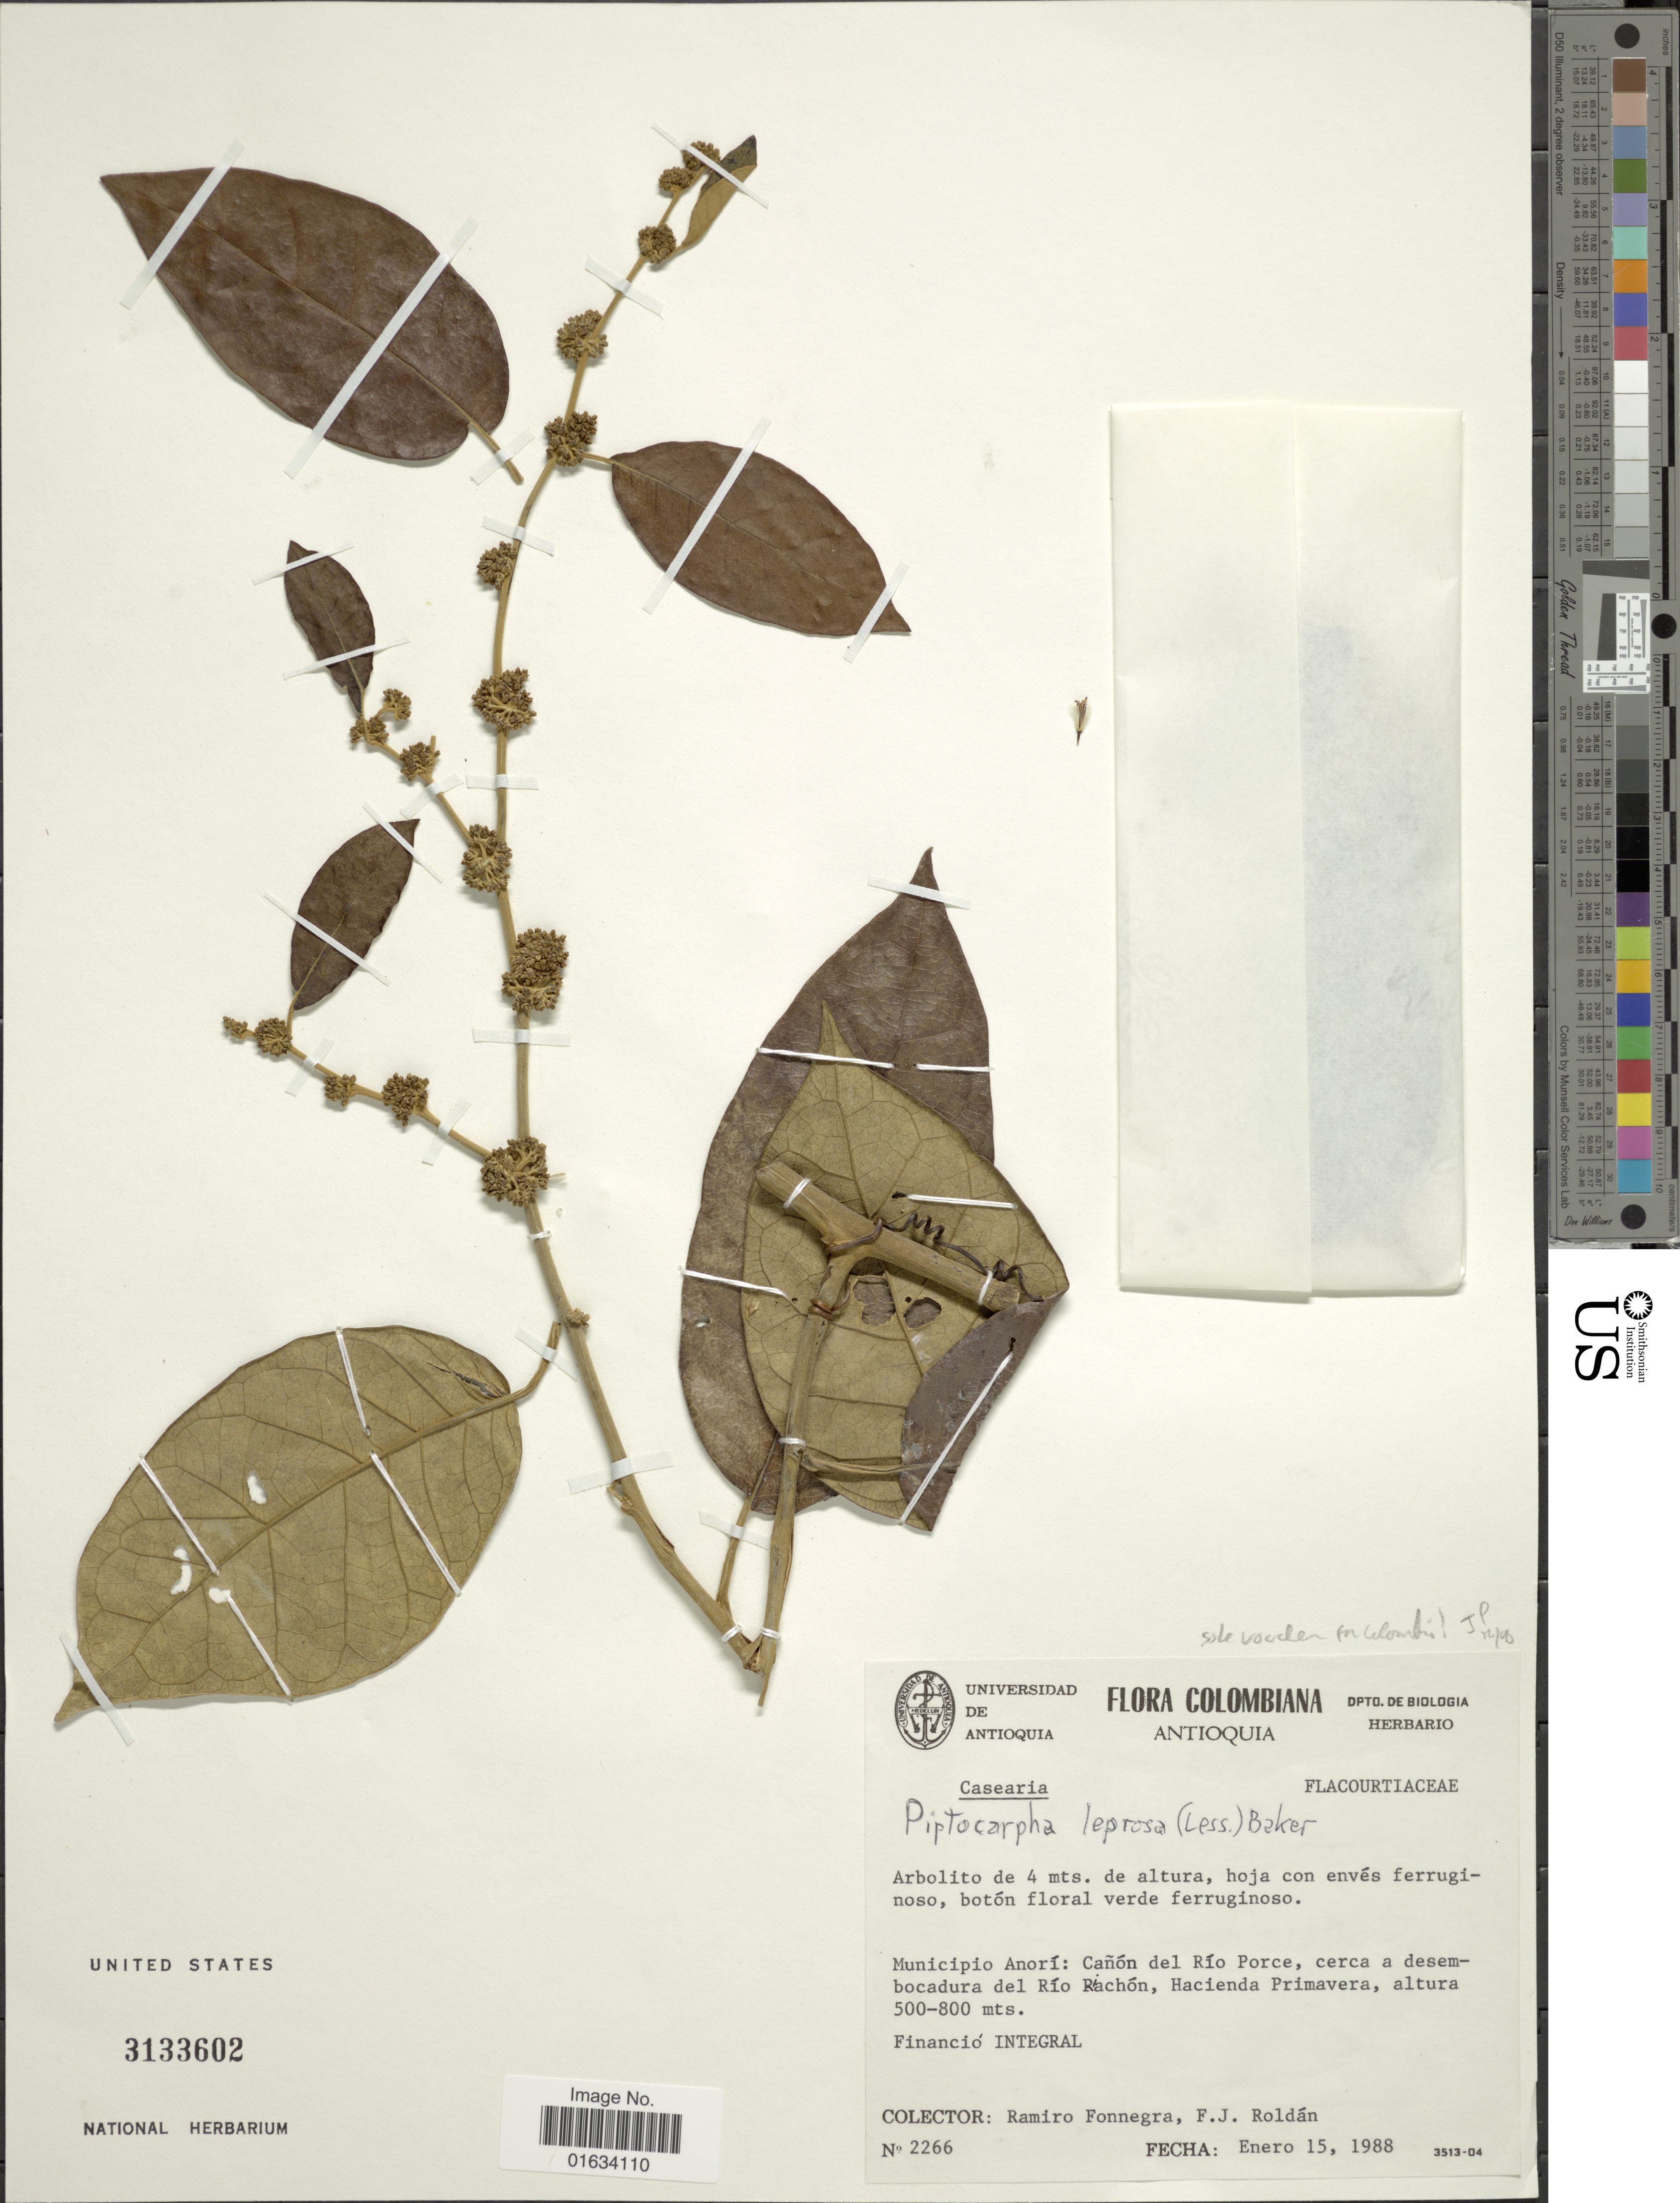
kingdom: Plantae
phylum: Tracheophyta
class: Magnoliopsida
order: Asterales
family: Asteraceae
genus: Piptocarpha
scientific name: Piptocarpha leprosa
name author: (Less.) Baker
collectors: R. Fonnegra G. & F. J. Roldán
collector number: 2266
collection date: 1988-01-15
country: Colombia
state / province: Antioquia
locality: Colombiana. Antioquia. Municipio Aniro: Cañon del Rio Porce, cerca a desembocadura del Rio Riachon, Hacienda Primavera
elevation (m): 500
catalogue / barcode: US 3133602